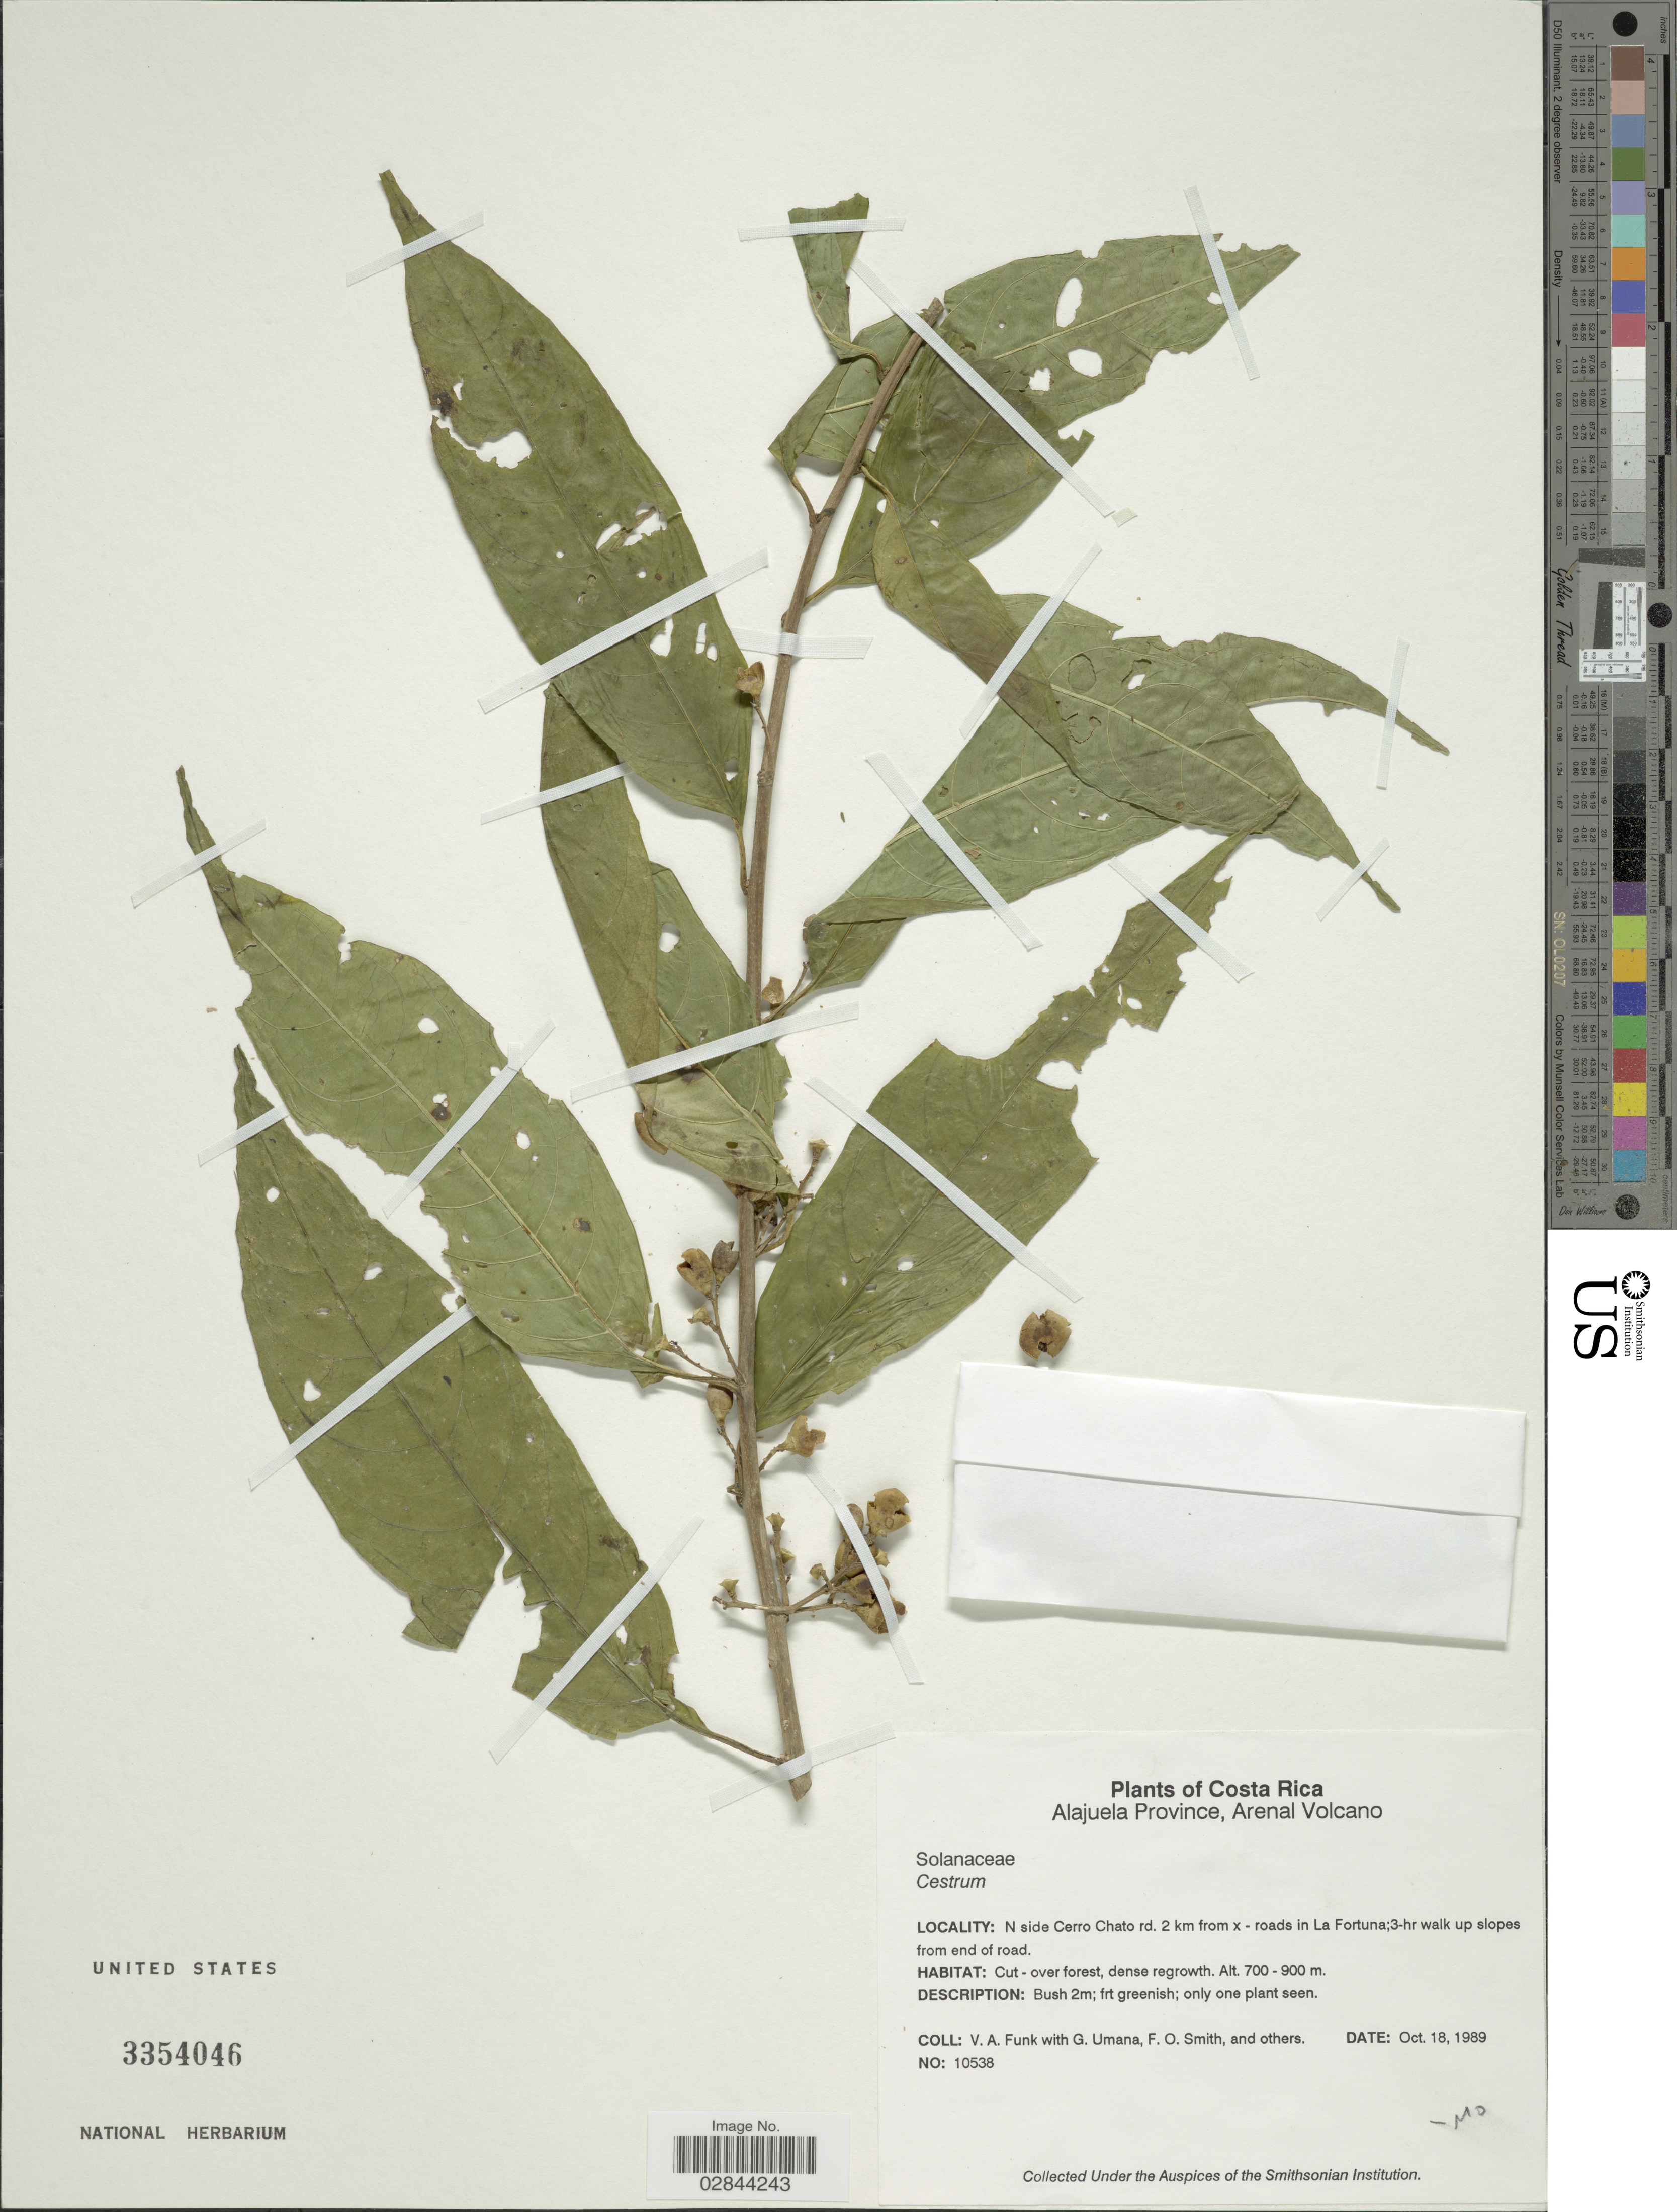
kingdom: Plantae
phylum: Tracheophyta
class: Magnoliopsida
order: Solanales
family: Solanaceae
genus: Cestrum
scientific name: Cestrum sp.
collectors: V. Funk, G. Umana, F. Smith & et al.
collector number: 10538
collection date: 1989-10-18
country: Costa Rica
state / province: Alajuela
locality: Arenal Volcano, N side Cerro Chato rd. 2 km from [Foreign script] - roads in La Fortuna, 3-hr walk up slopes from end of road.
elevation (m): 700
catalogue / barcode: US 3354046